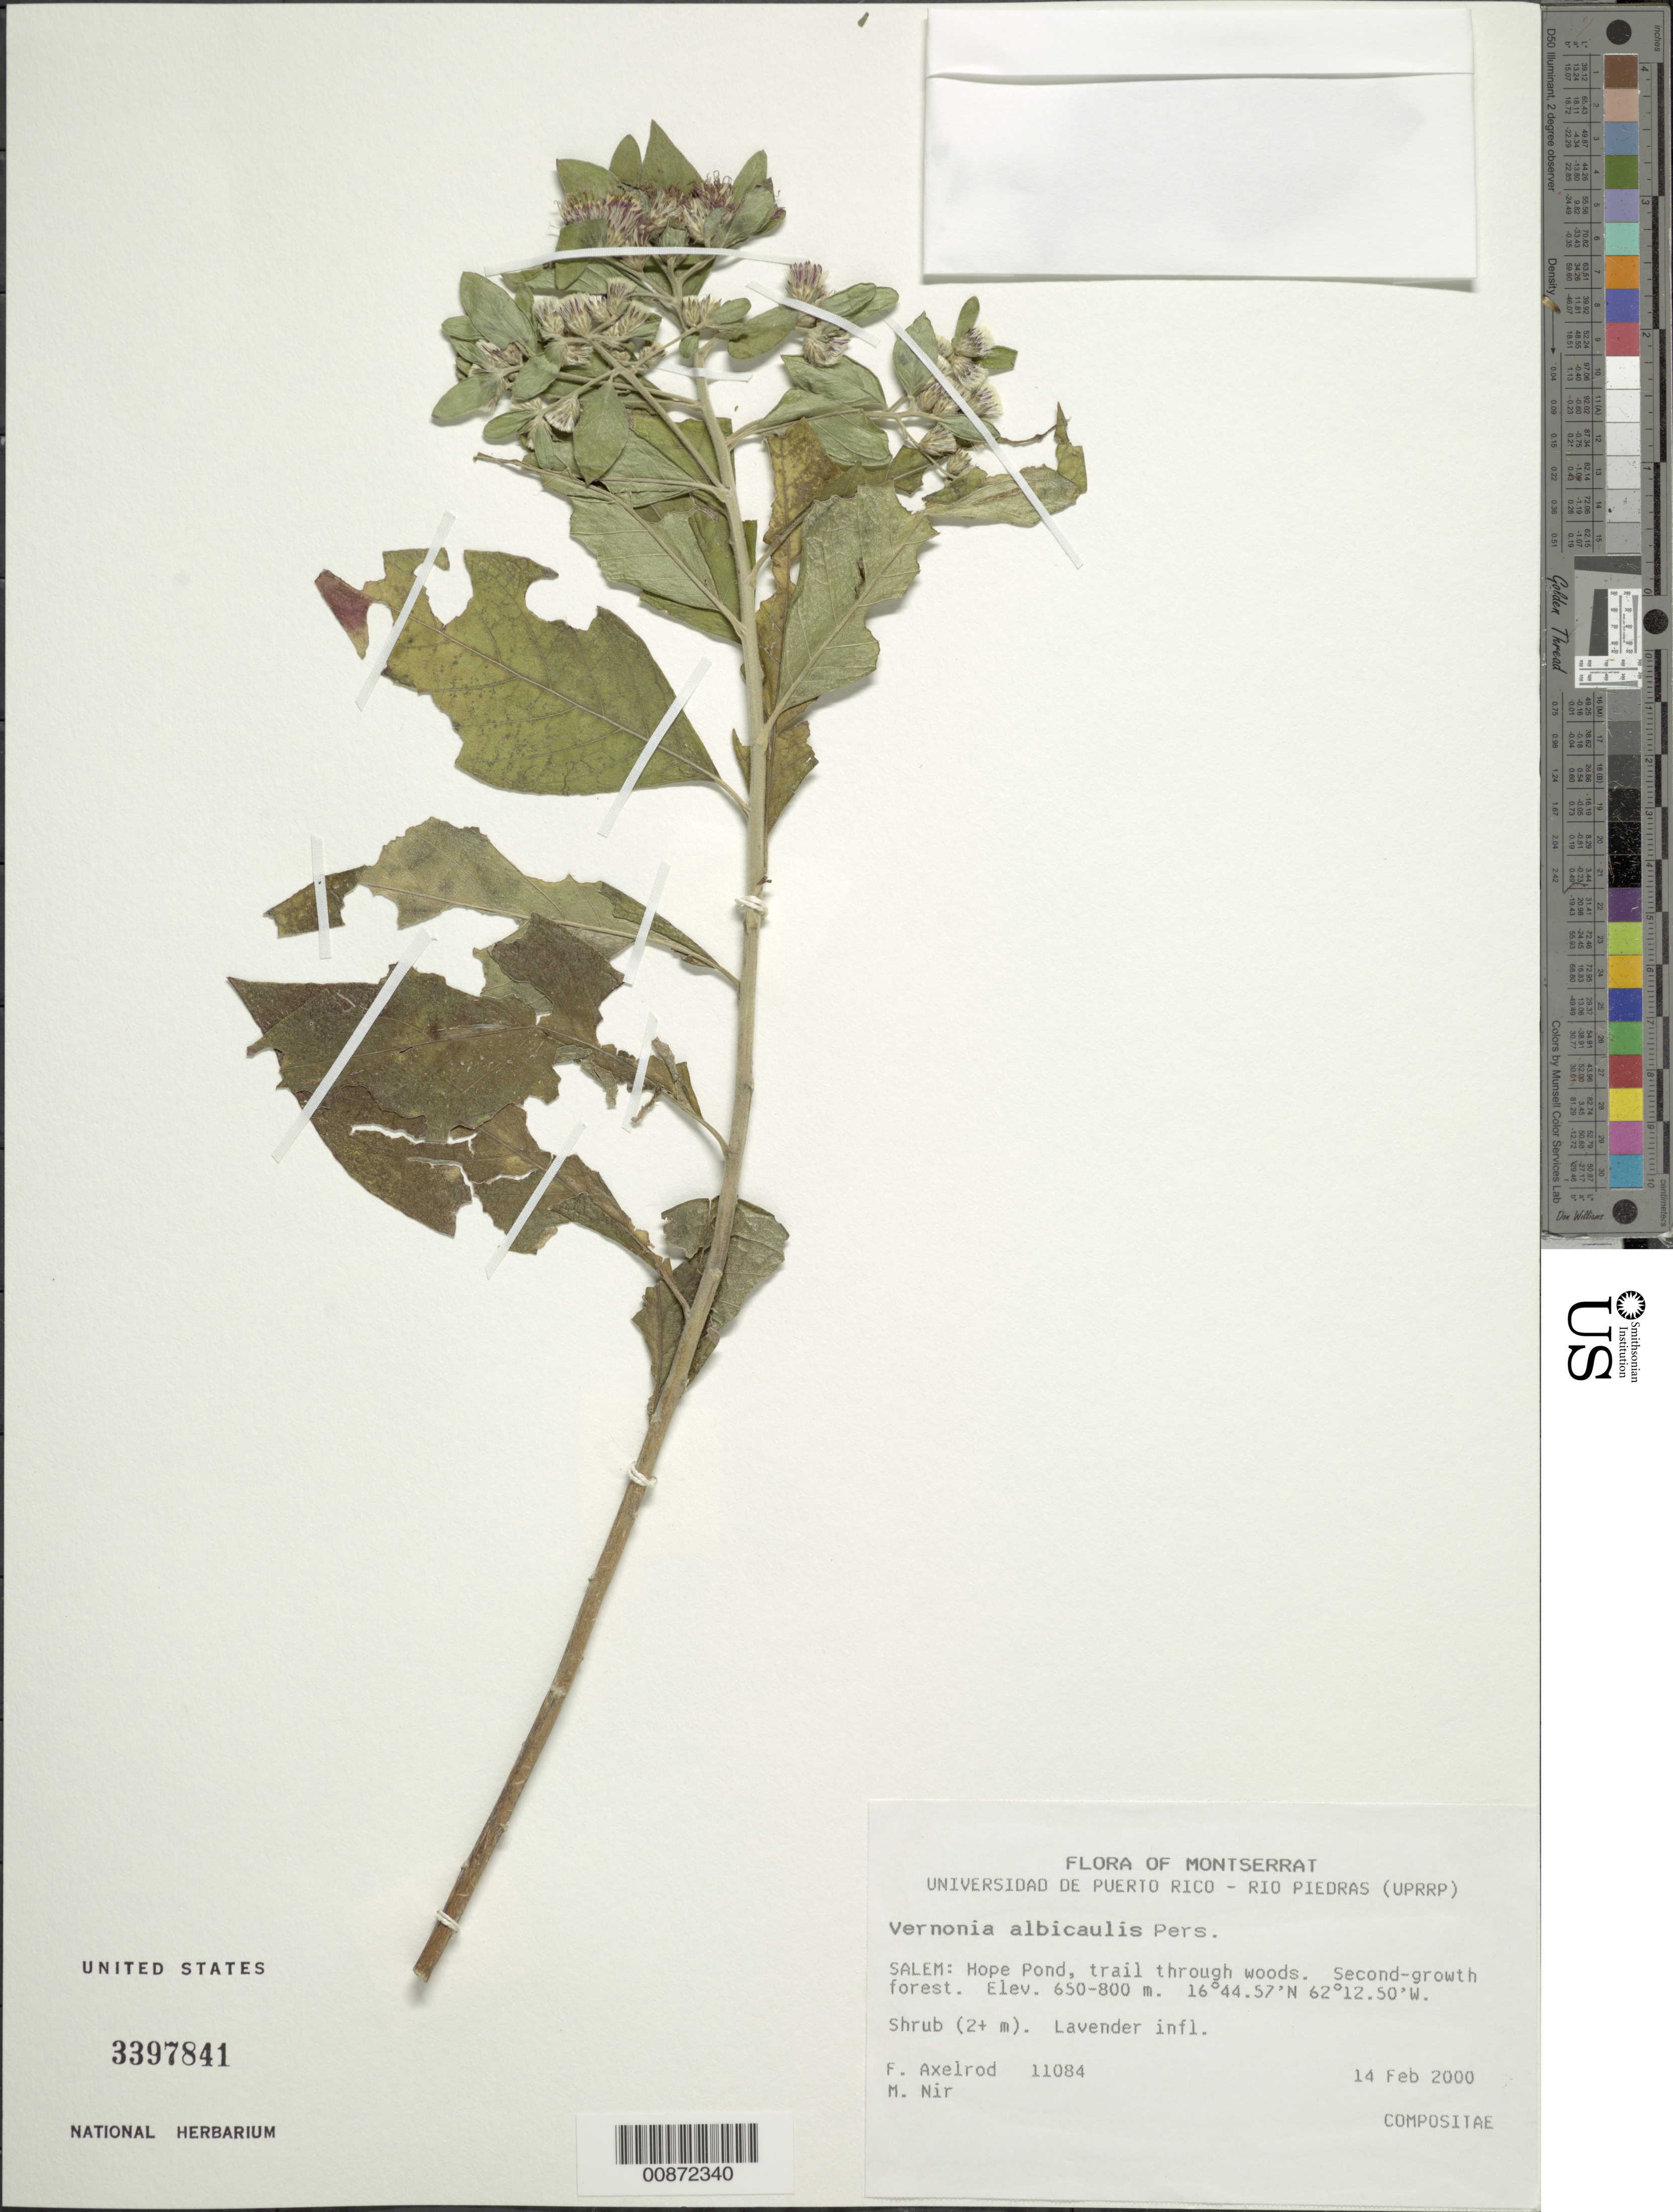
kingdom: Plantae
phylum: Tracheophyta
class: Magnoliopsida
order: Asterales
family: Asteraceae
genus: Lepidaploa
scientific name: Lepidaploa glabra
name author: (Willd.) H. Rob.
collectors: F. S. Axelrod & M. A. Nir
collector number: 11084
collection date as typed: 14 Feb 2000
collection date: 2000-02-14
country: Anguilla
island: Anguilla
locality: Hope Pond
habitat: Second growth forest. Along trail through woods.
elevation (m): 650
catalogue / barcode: US 3397841